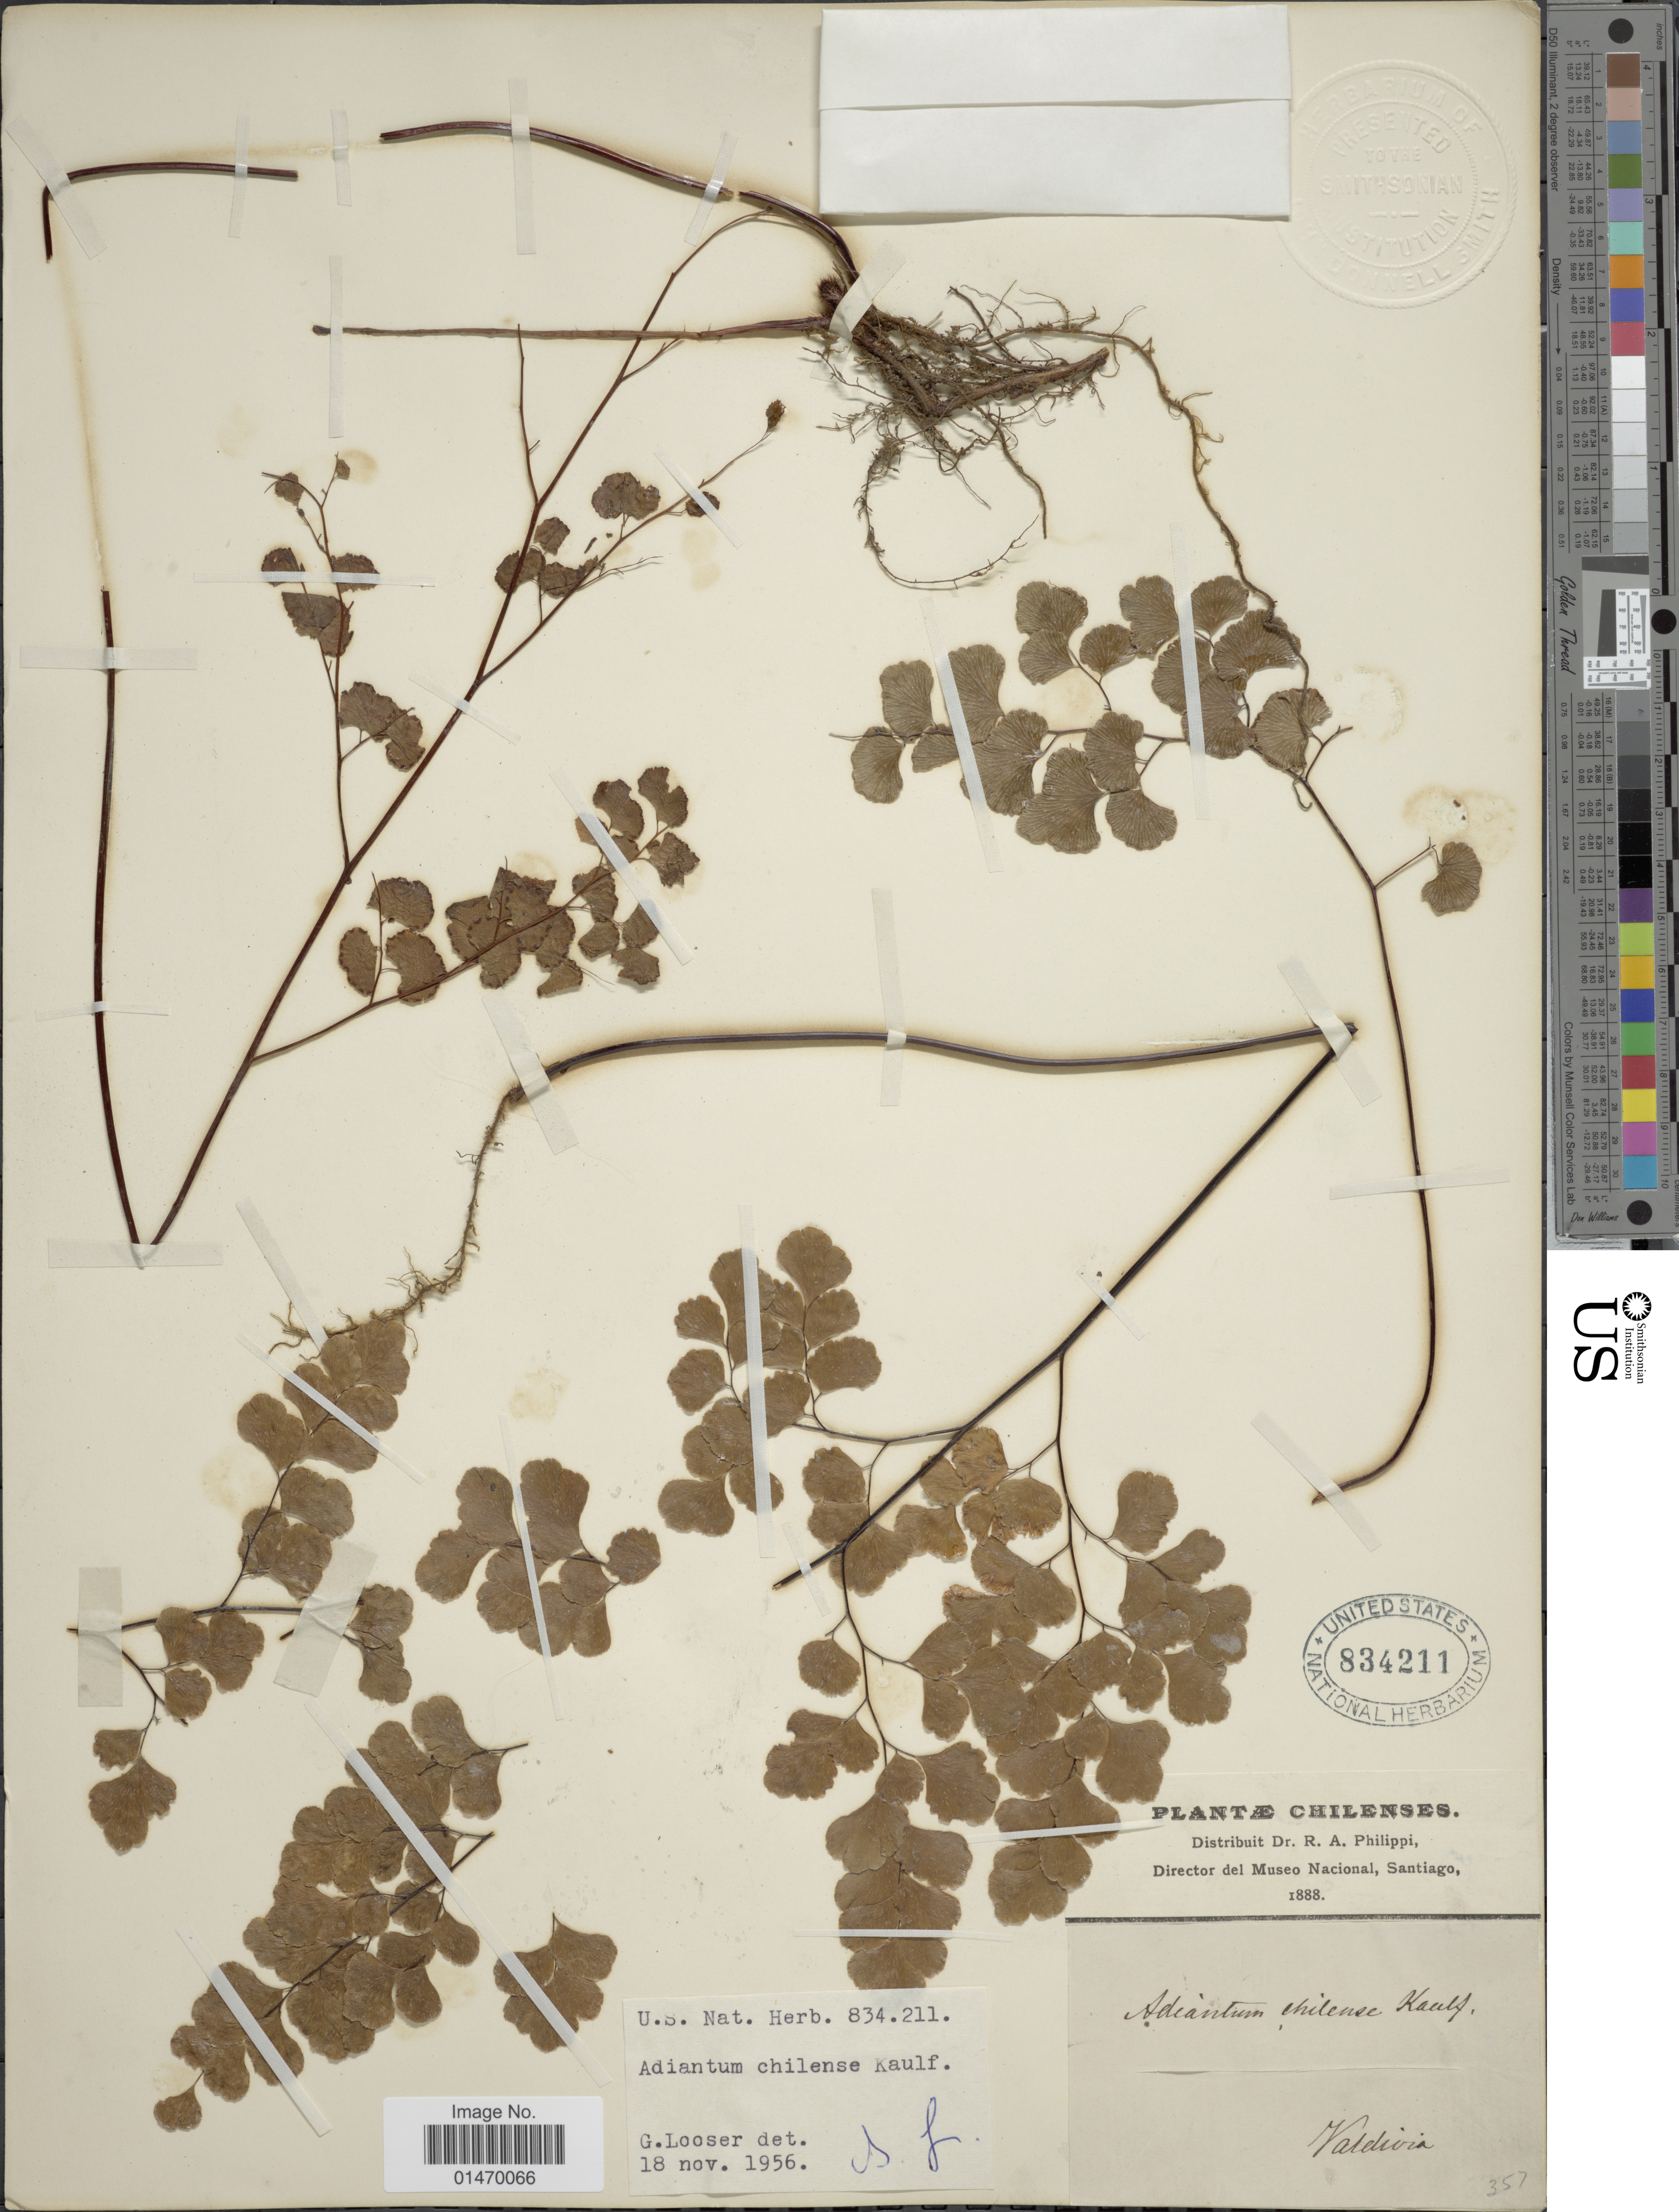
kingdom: Plantae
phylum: Tracheophyta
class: Polypodiopsida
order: Polypodiales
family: Pteridaceae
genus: Adiantum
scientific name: Adiantum chilense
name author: Kaulf.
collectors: R. A. Philippi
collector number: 357*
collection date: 1888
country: Chile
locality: Valdivia.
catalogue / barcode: US 834211